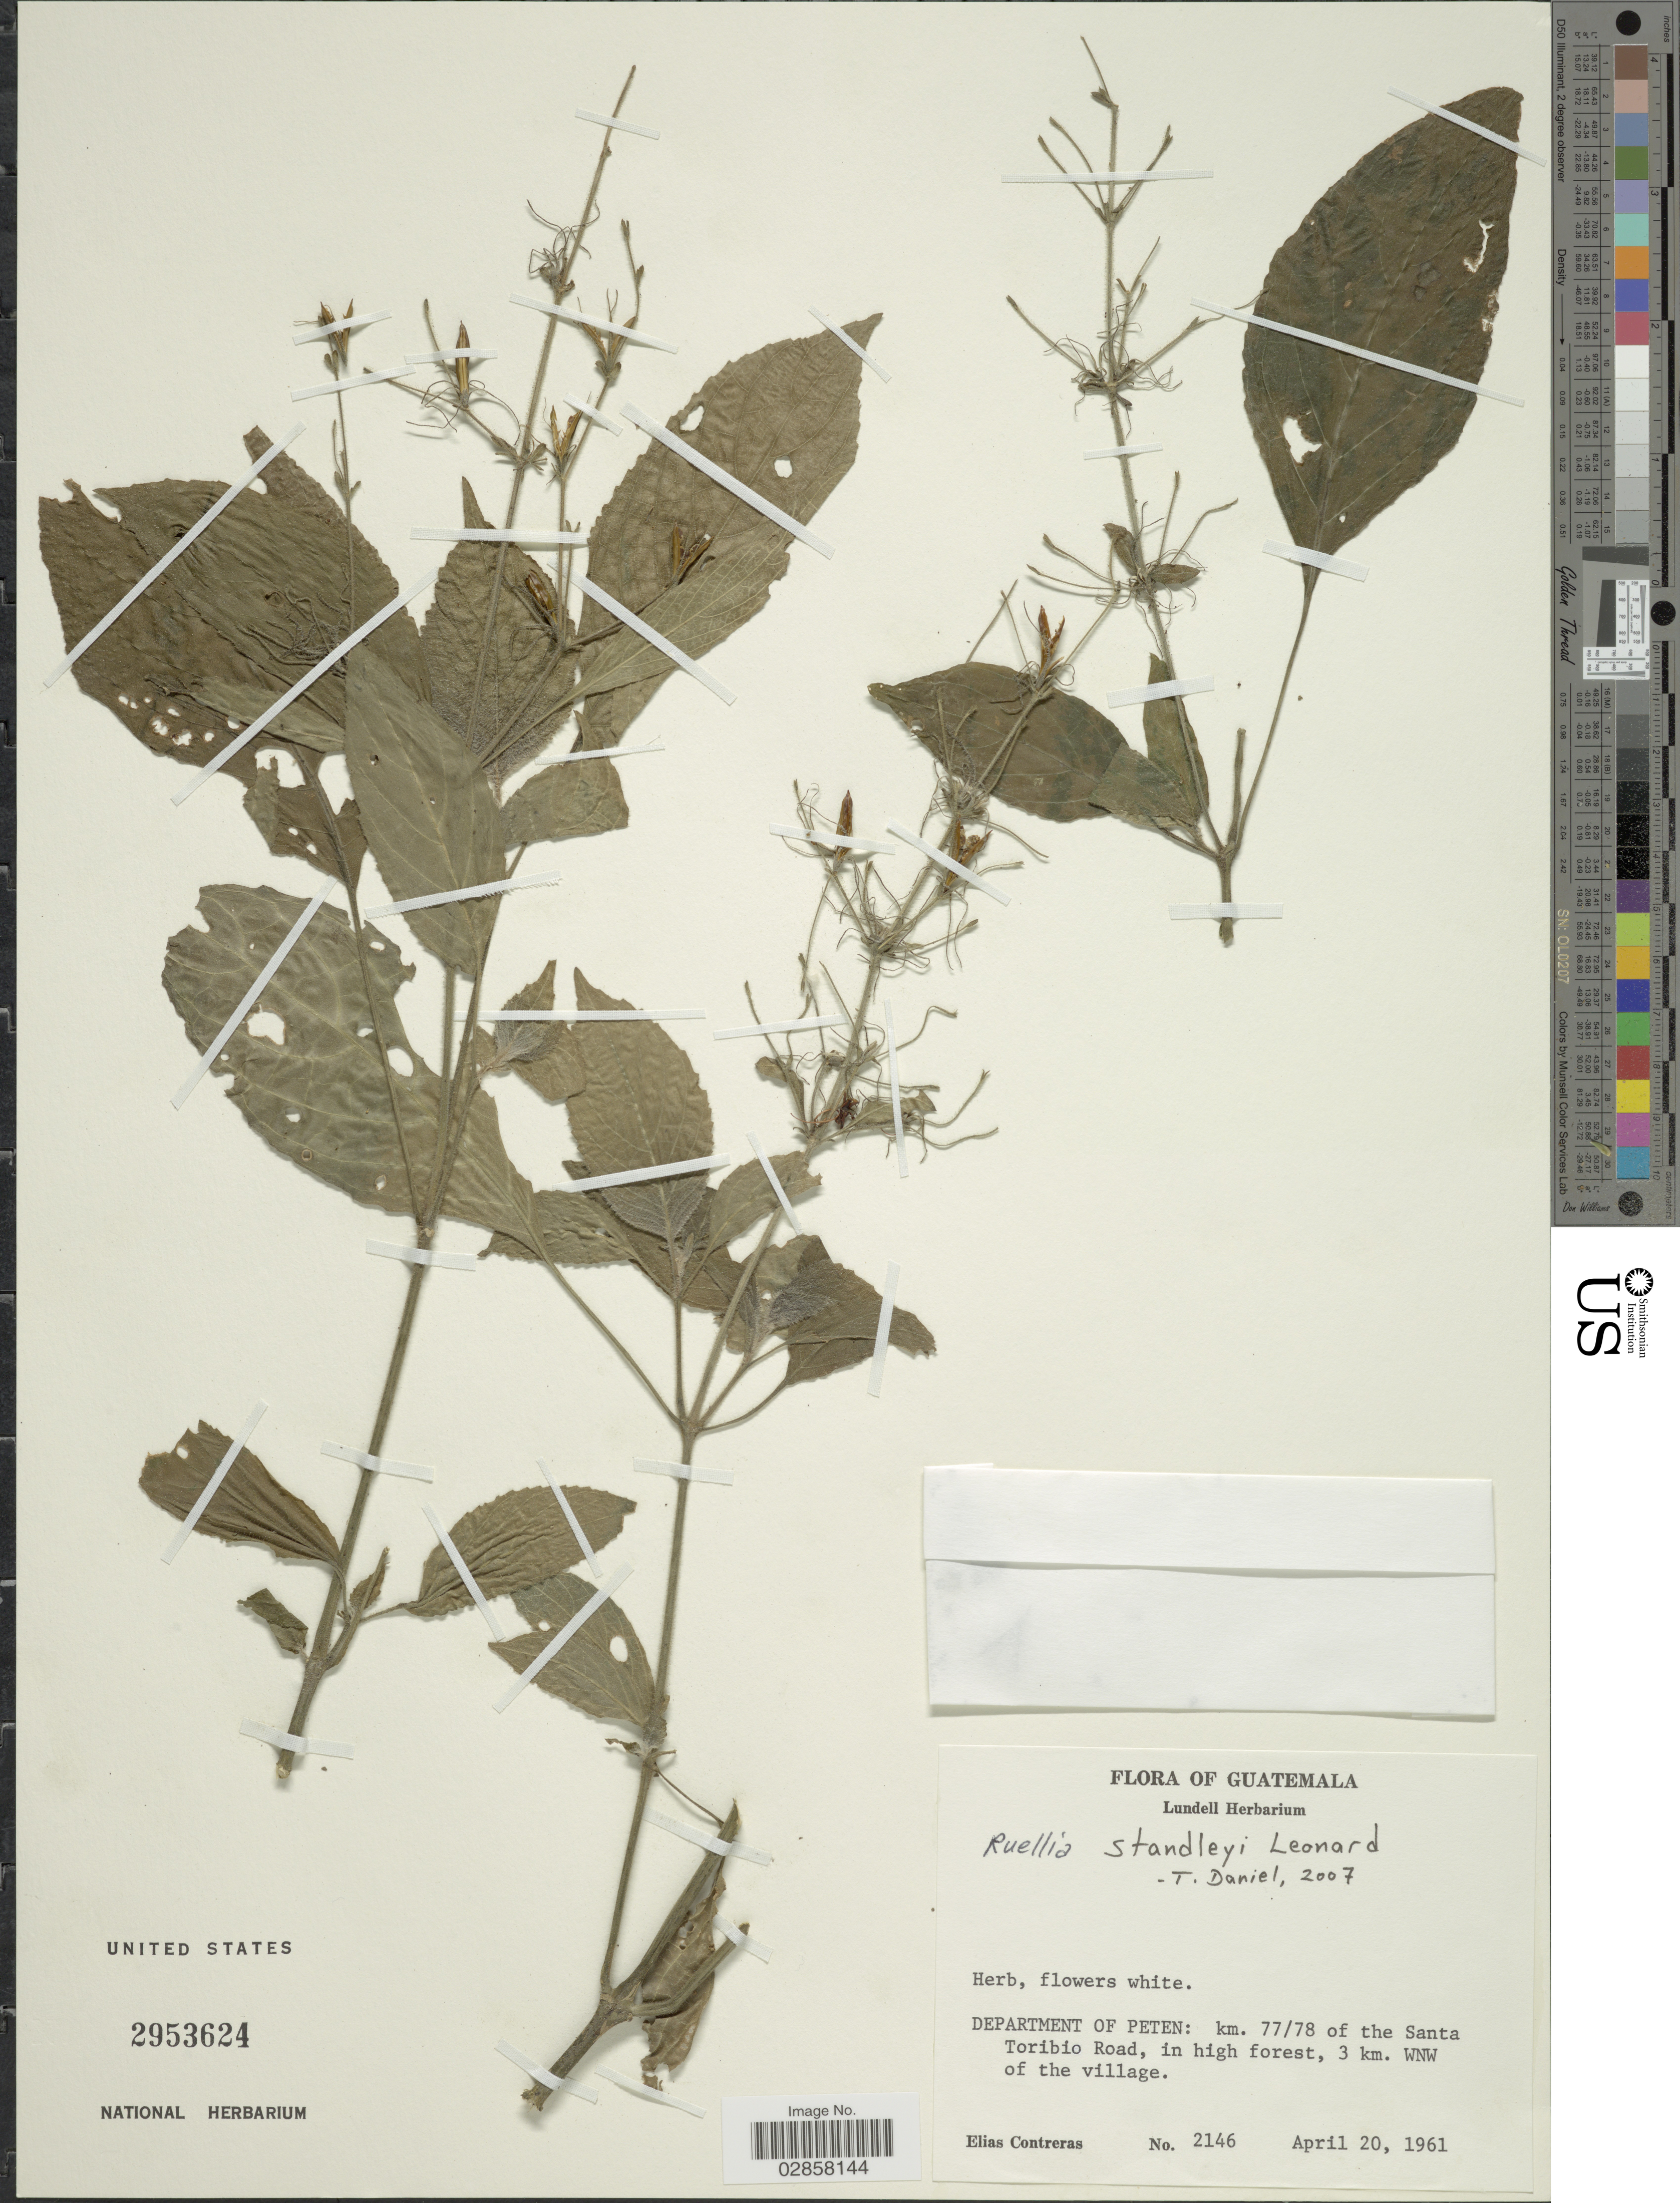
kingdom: Plantae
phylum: Tracheophyta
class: Magnoliopsida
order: Lamiales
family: Acanthaceae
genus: Ruellia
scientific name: Ruellia standleyi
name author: Leonard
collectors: E. Contreras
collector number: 2146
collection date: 1961-04-20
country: Guatemala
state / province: El Petén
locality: Department of Peten: km. 77/78 of the Santa Toribio Road, in high forest, 3 km. WNW of the village.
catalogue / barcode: US 2953624